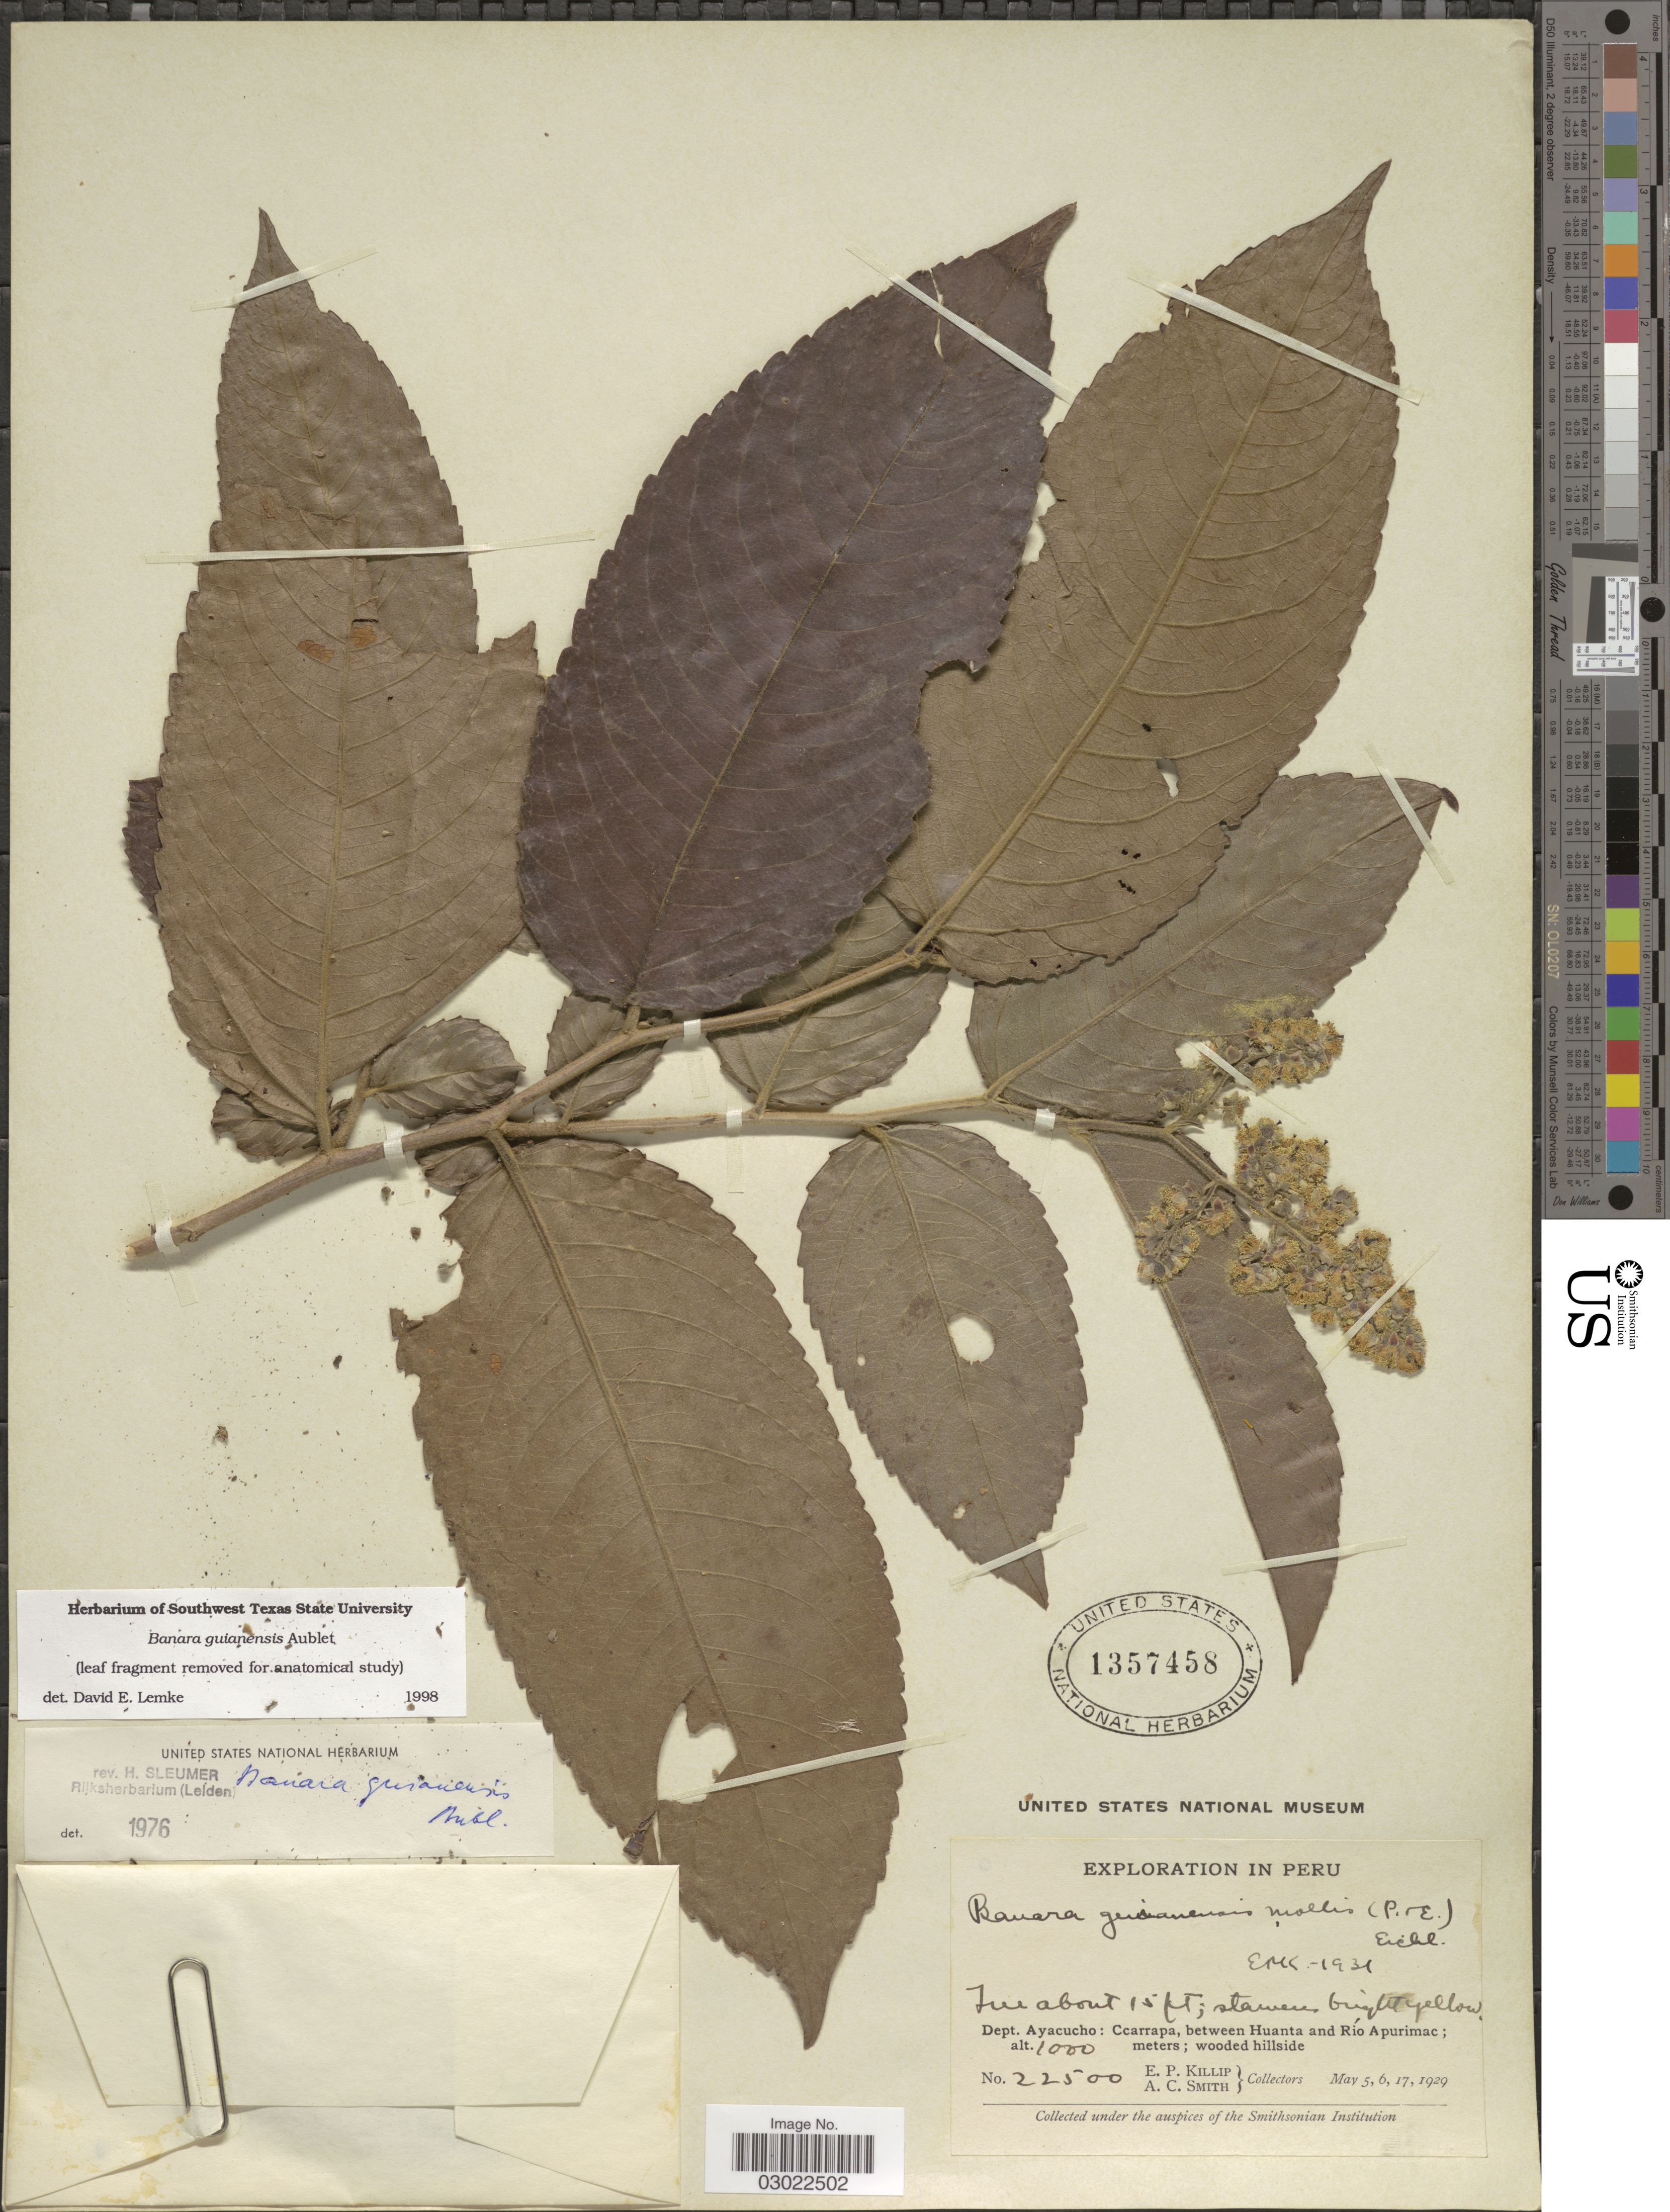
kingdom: Plantae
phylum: Tracheophyta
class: Magnoliopsida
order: Malpighiales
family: Salicaceae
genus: Banara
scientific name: Banara guianensis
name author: Aubl.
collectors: E. P. Killip & A. C. Smith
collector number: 22500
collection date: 1929-05-05/1929-05-17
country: Peru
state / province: Ayacucho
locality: Dept. Ayacucho: Ccarrapa, between Huanta and Río Apurimac; wooded hillside.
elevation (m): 1000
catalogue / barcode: US 1357458